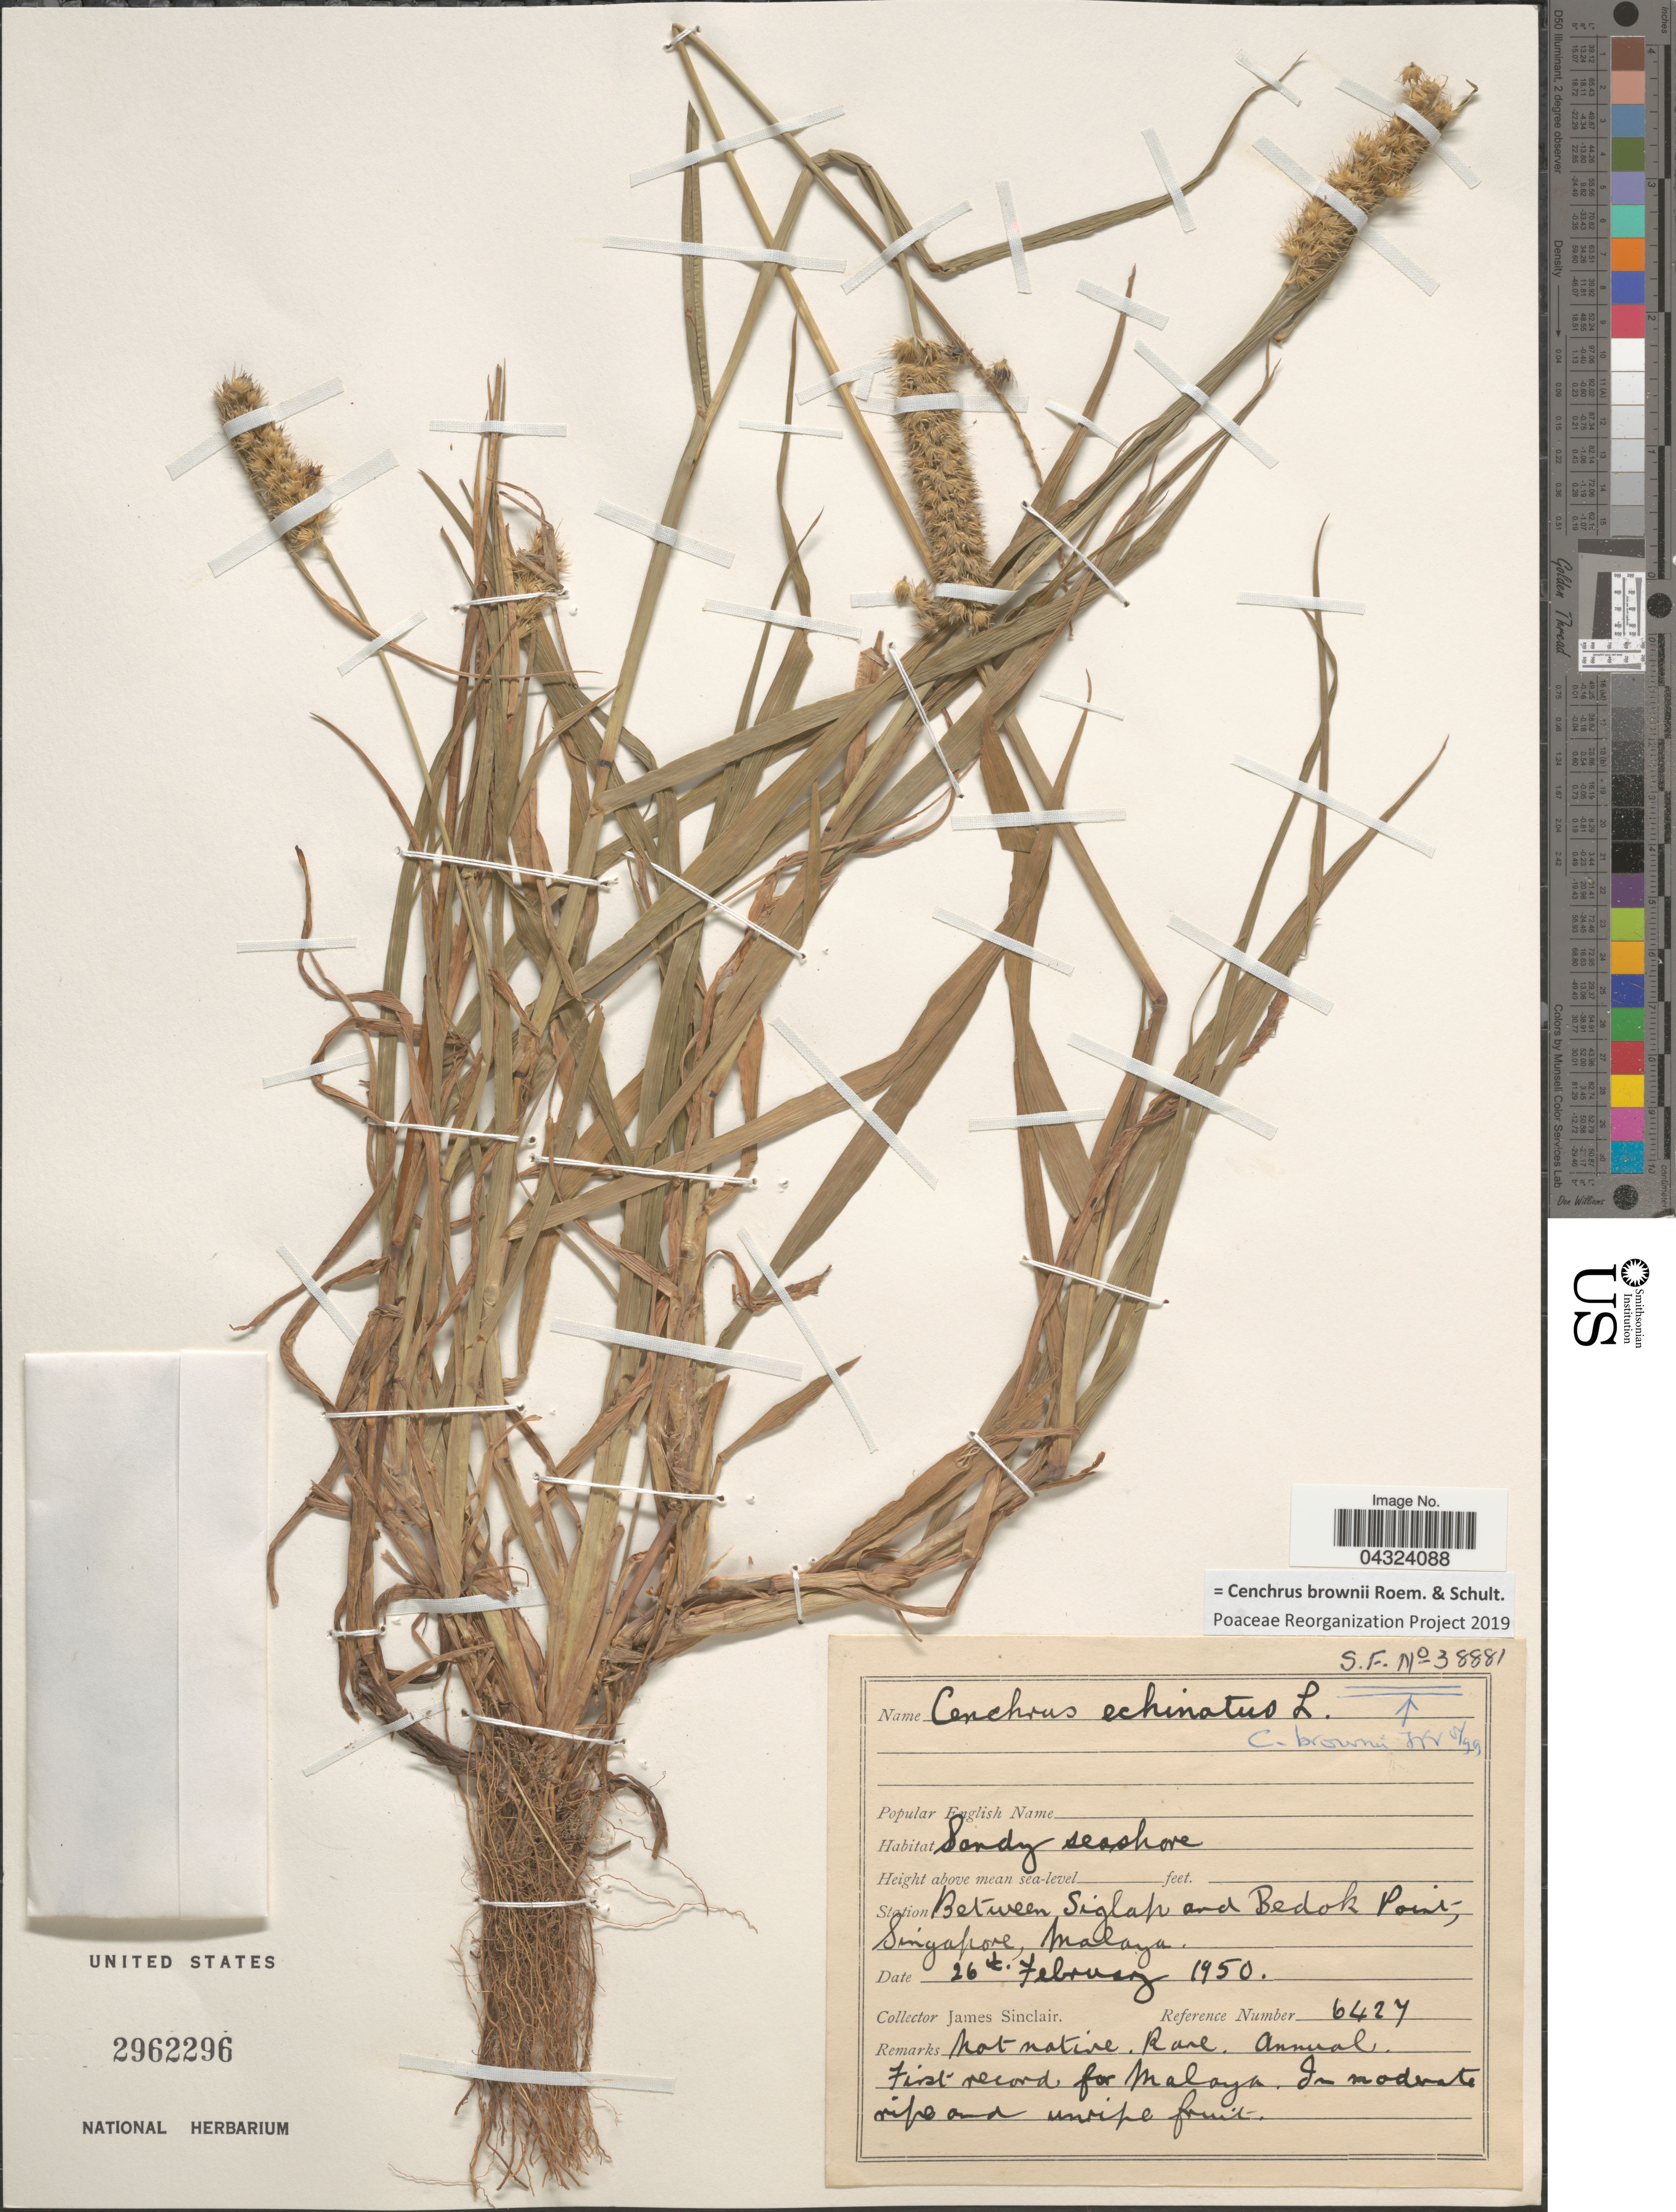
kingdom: Plantae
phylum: Tracheophyta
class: Liliopsida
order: Poales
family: Poaceae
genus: Cenchrus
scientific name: Cenchrus brownii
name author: Roem. & Schult.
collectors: J. Sinclair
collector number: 6427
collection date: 1950-02-26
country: Singapore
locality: Sandy seashore. Station between Siglap and Bedok Point, Malaya.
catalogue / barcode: US 2962296